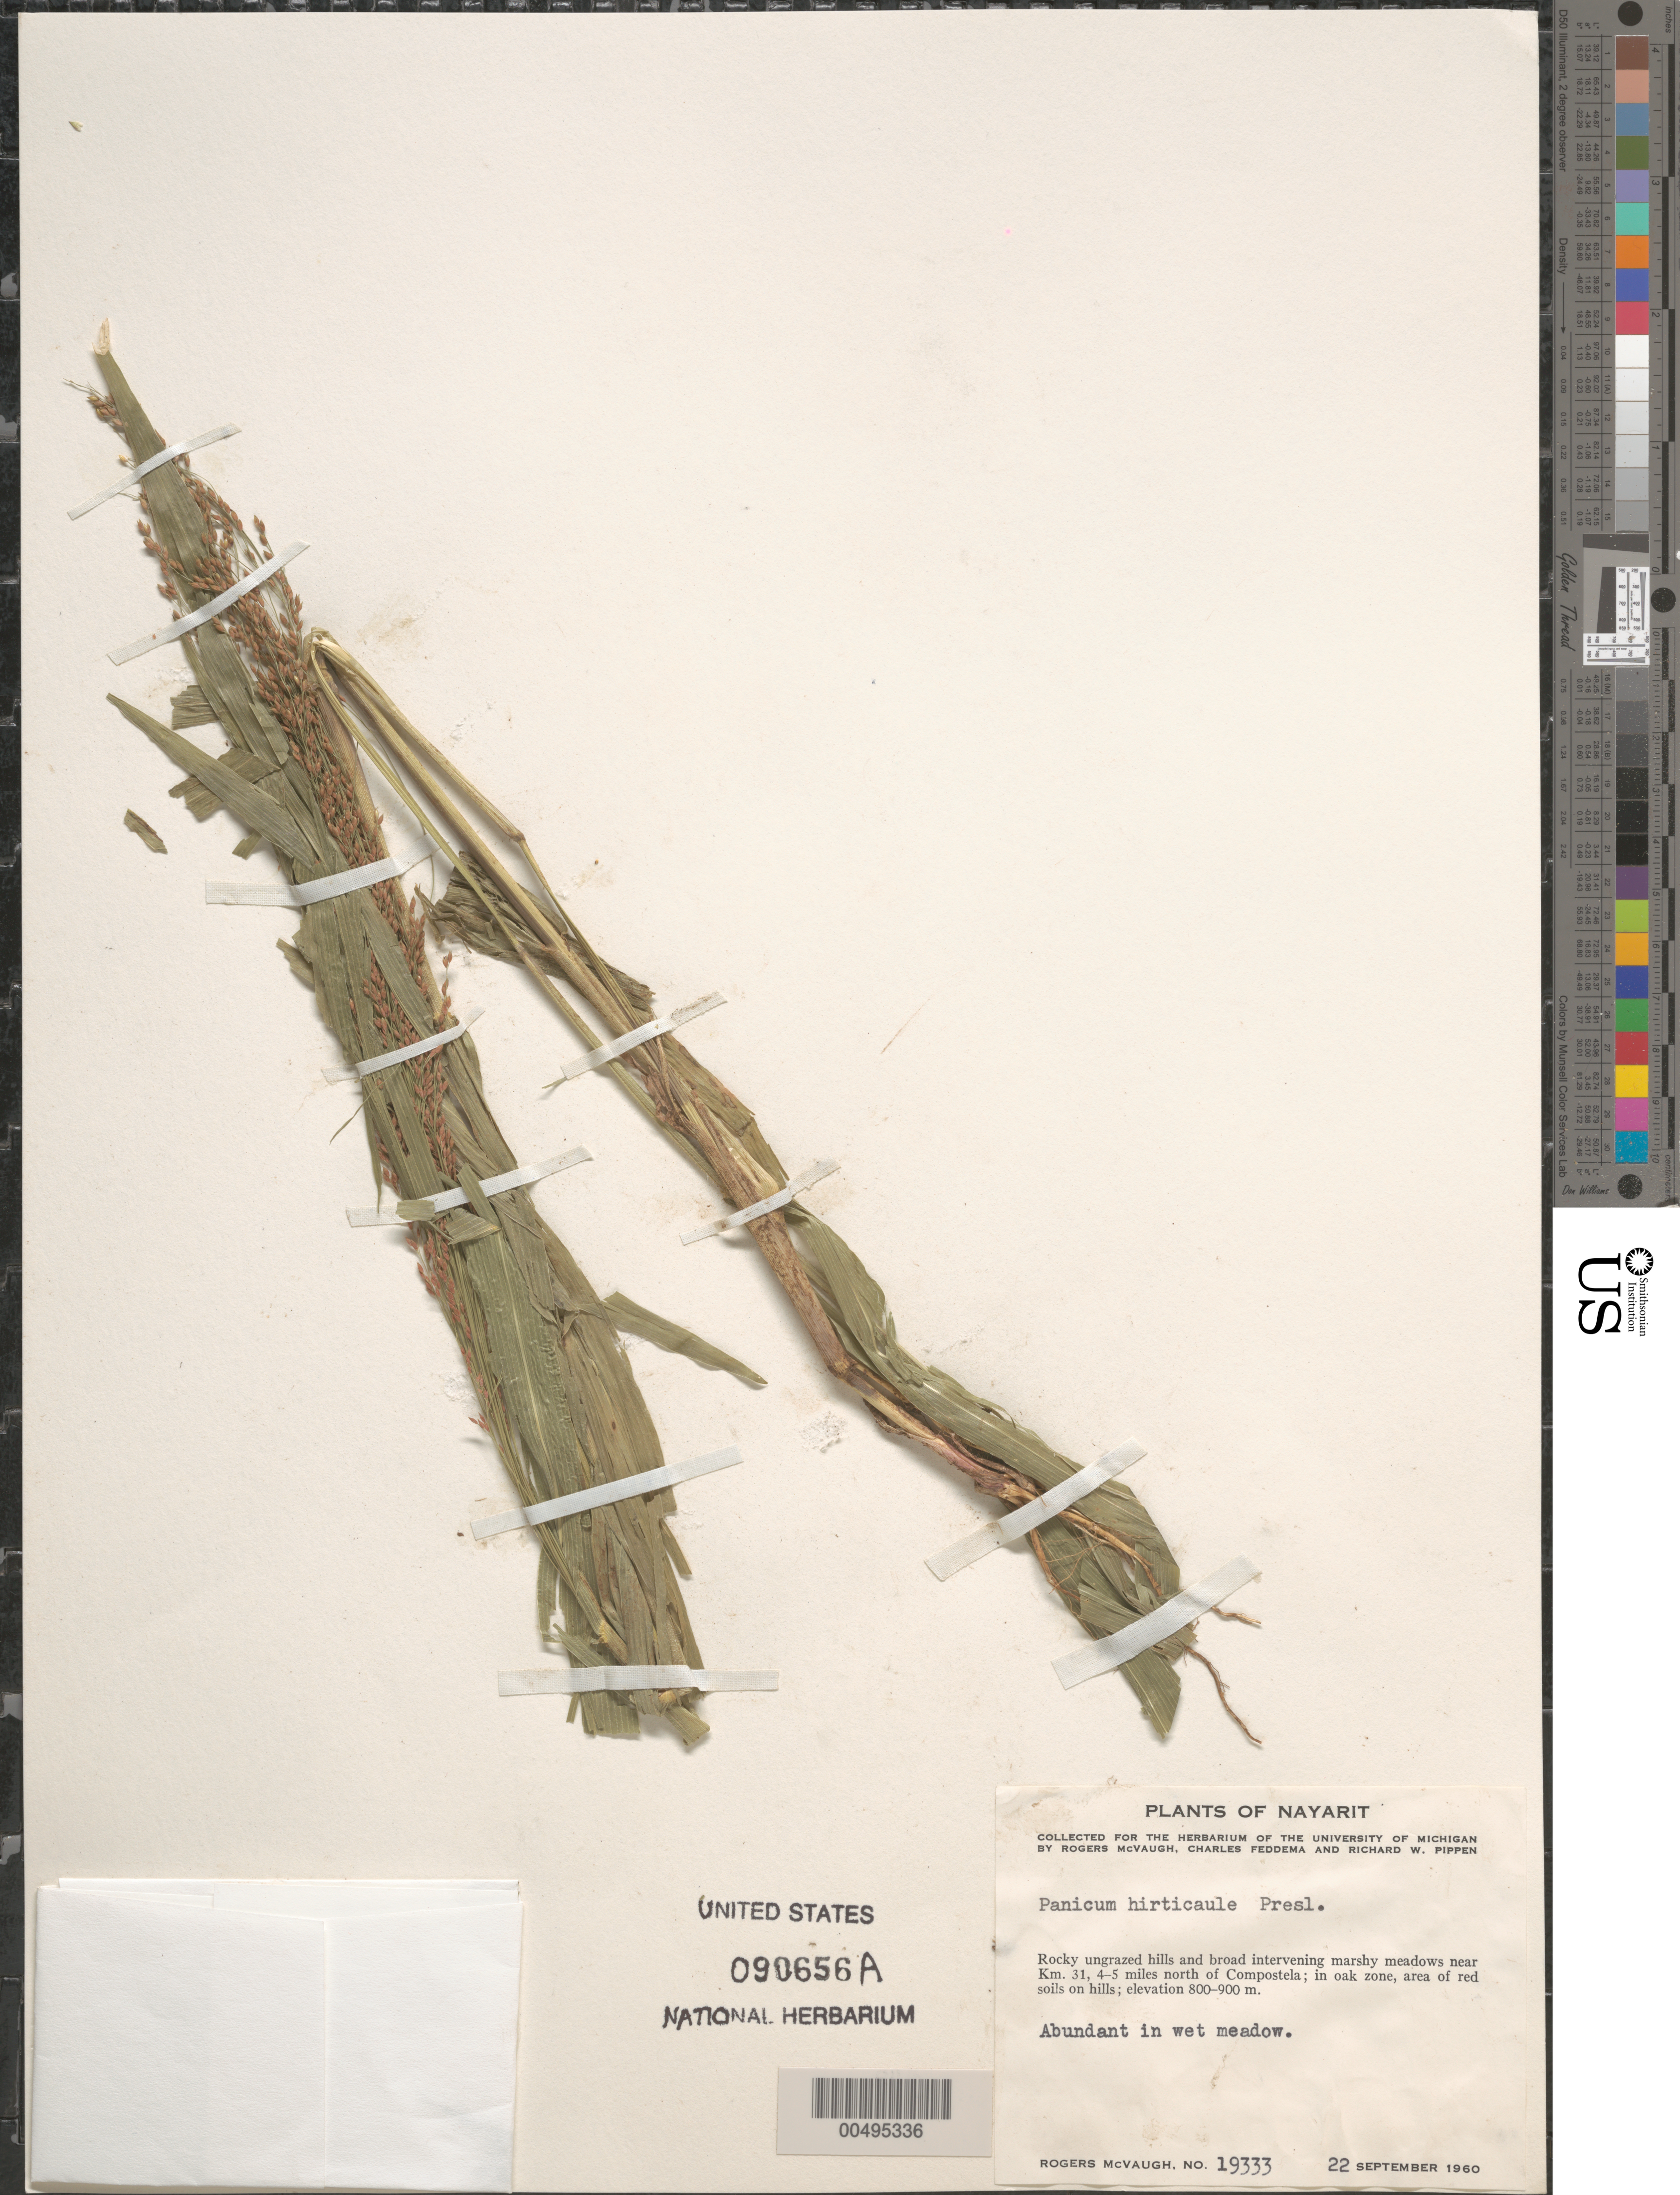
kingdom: Plantae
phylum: Tracheophyta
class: Liliopsida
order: Poales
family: Poaceae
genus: Panicum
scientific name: Panicum hirticaule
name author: J. Presl in C. Presl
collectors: R. McVaugh, C. Feddema & R. W. Pippen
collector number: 19333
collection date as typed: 22 Sep 1960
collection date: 1960-09-22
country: Mexico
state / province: Nayarit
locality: Near Km 31, 4-5 mi N of Compostela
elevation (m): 800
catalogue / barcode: US 90656A